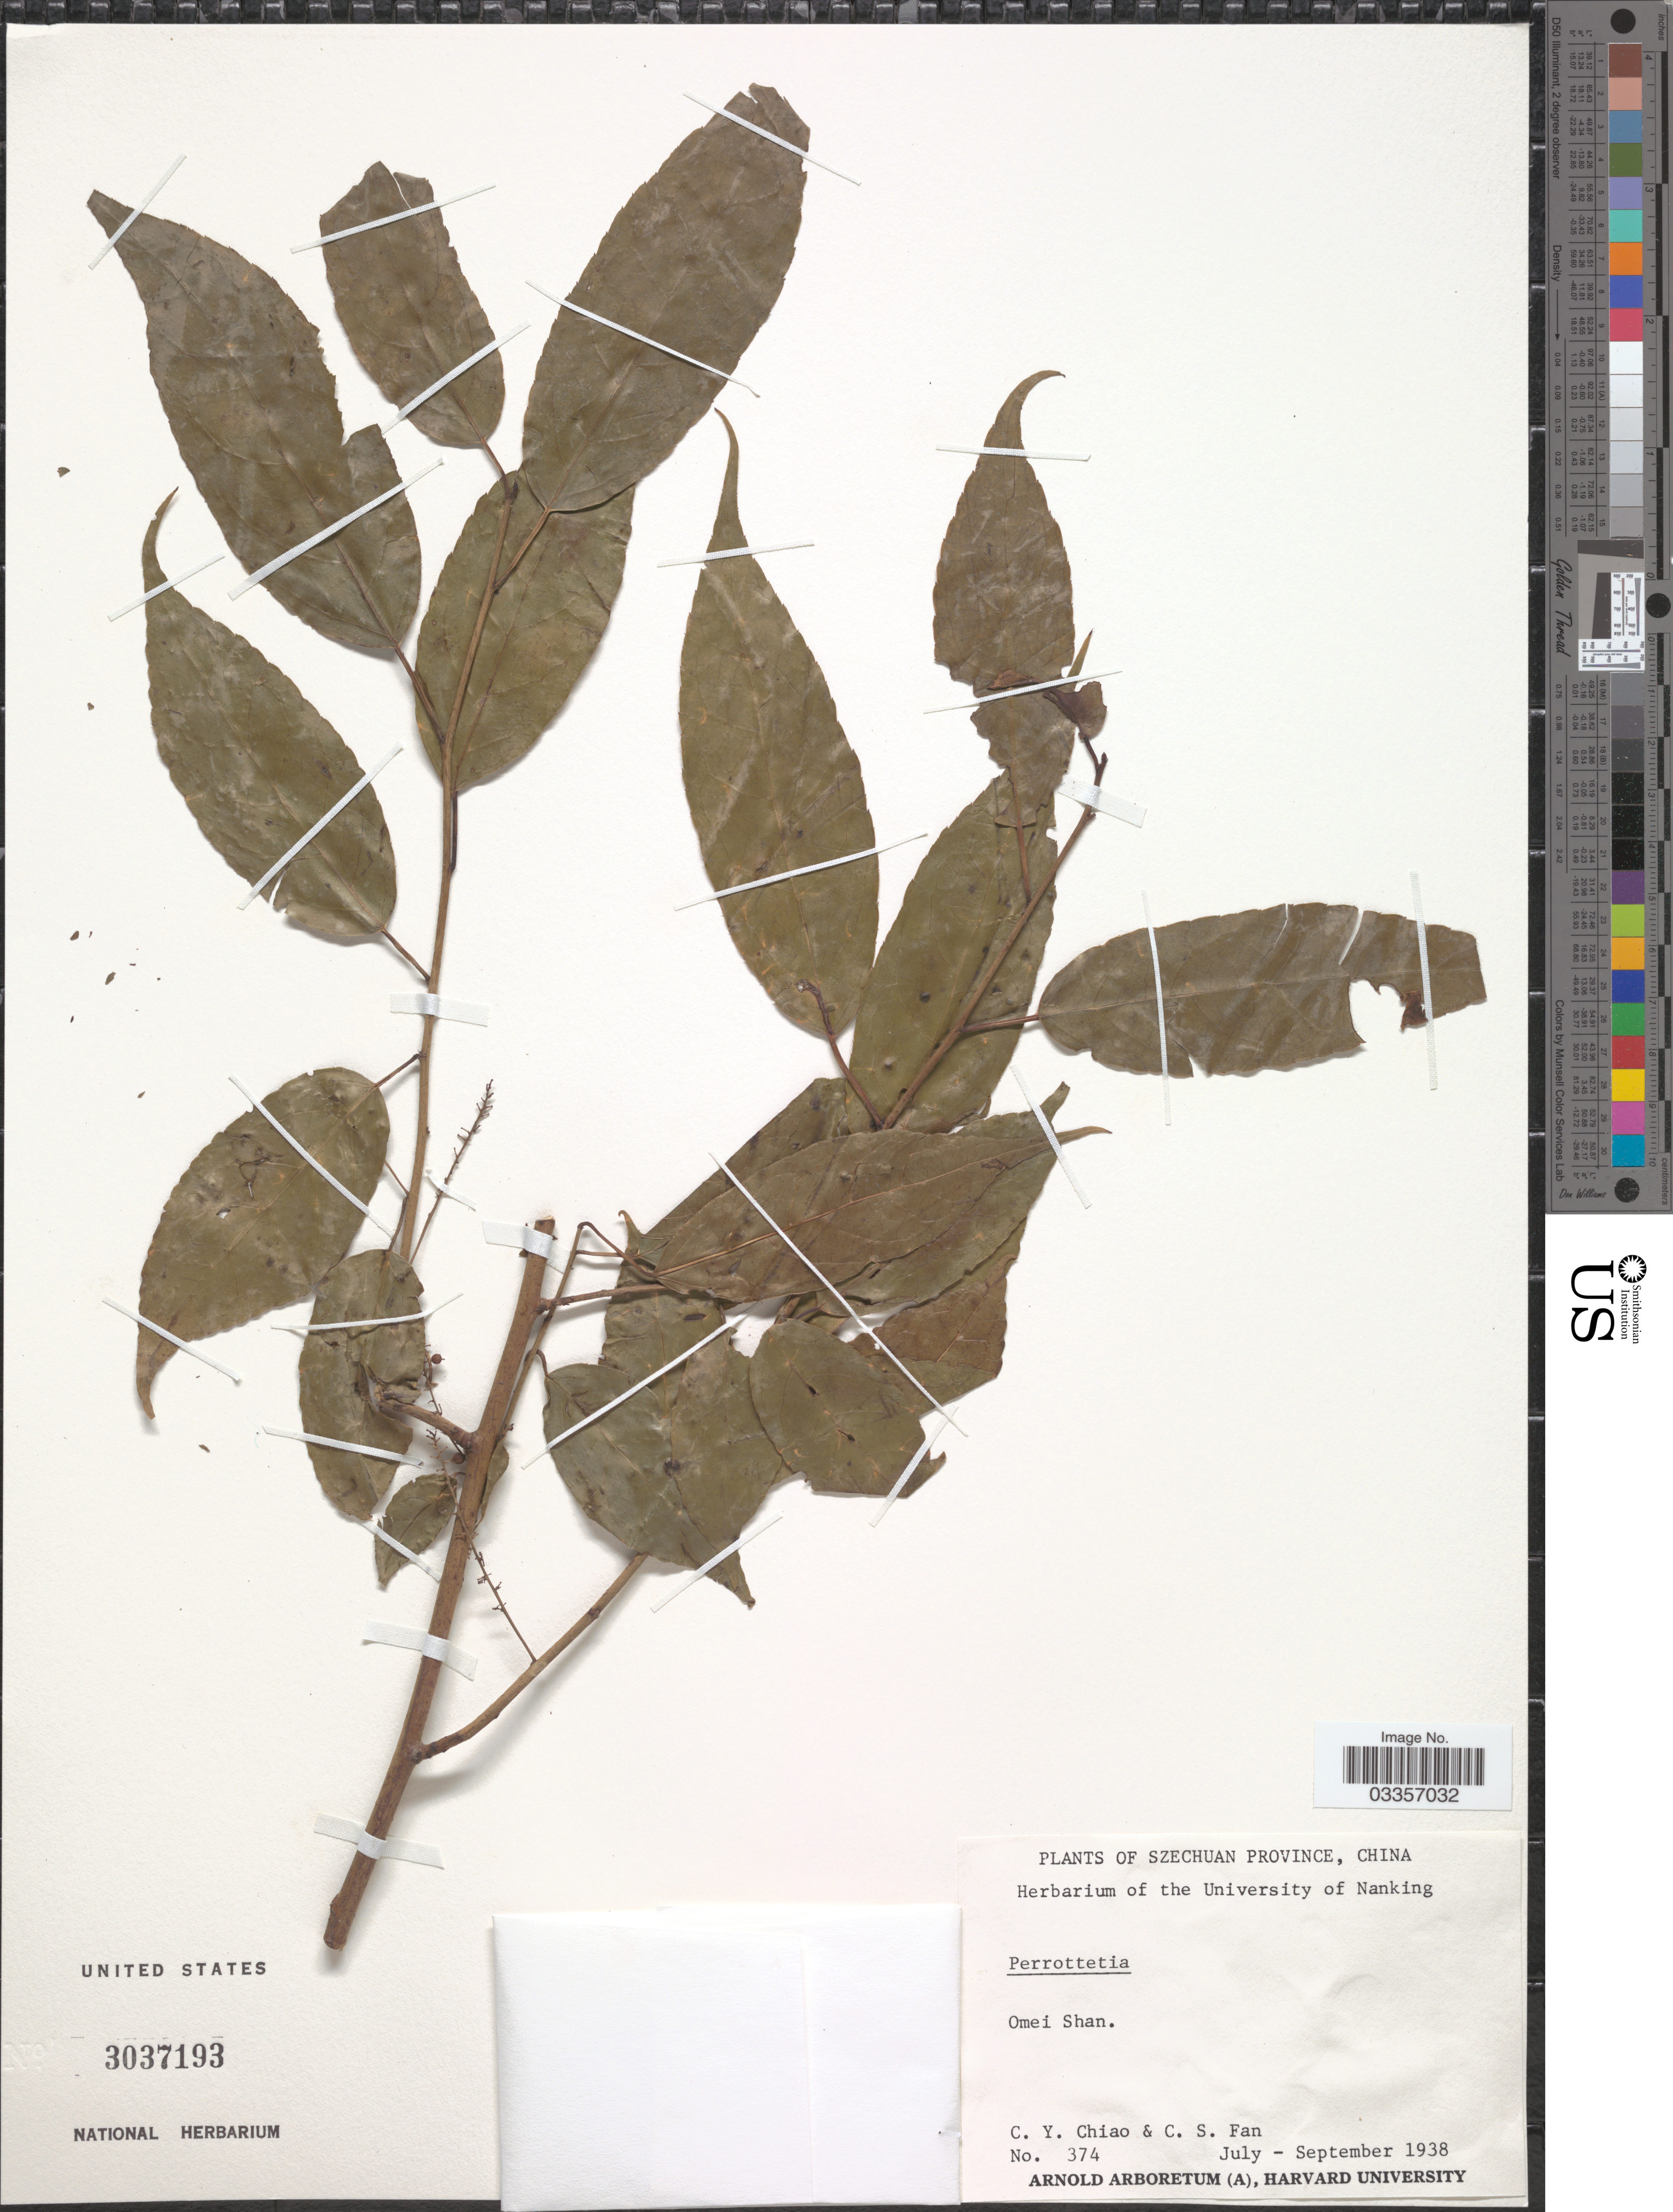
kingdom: Plantae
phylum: Tracheophyta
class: Magnoliopsida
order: Huerteales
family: Dipentodontaceae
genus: Perrottetia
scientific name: Perrottetia sp.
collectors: C. Y. Chiao & C. S. Fan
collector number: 374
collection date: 1938-07/1938-09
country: China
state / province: Sichuan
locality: Szechuan Province. Omei Shan.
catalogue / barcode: US 3037193